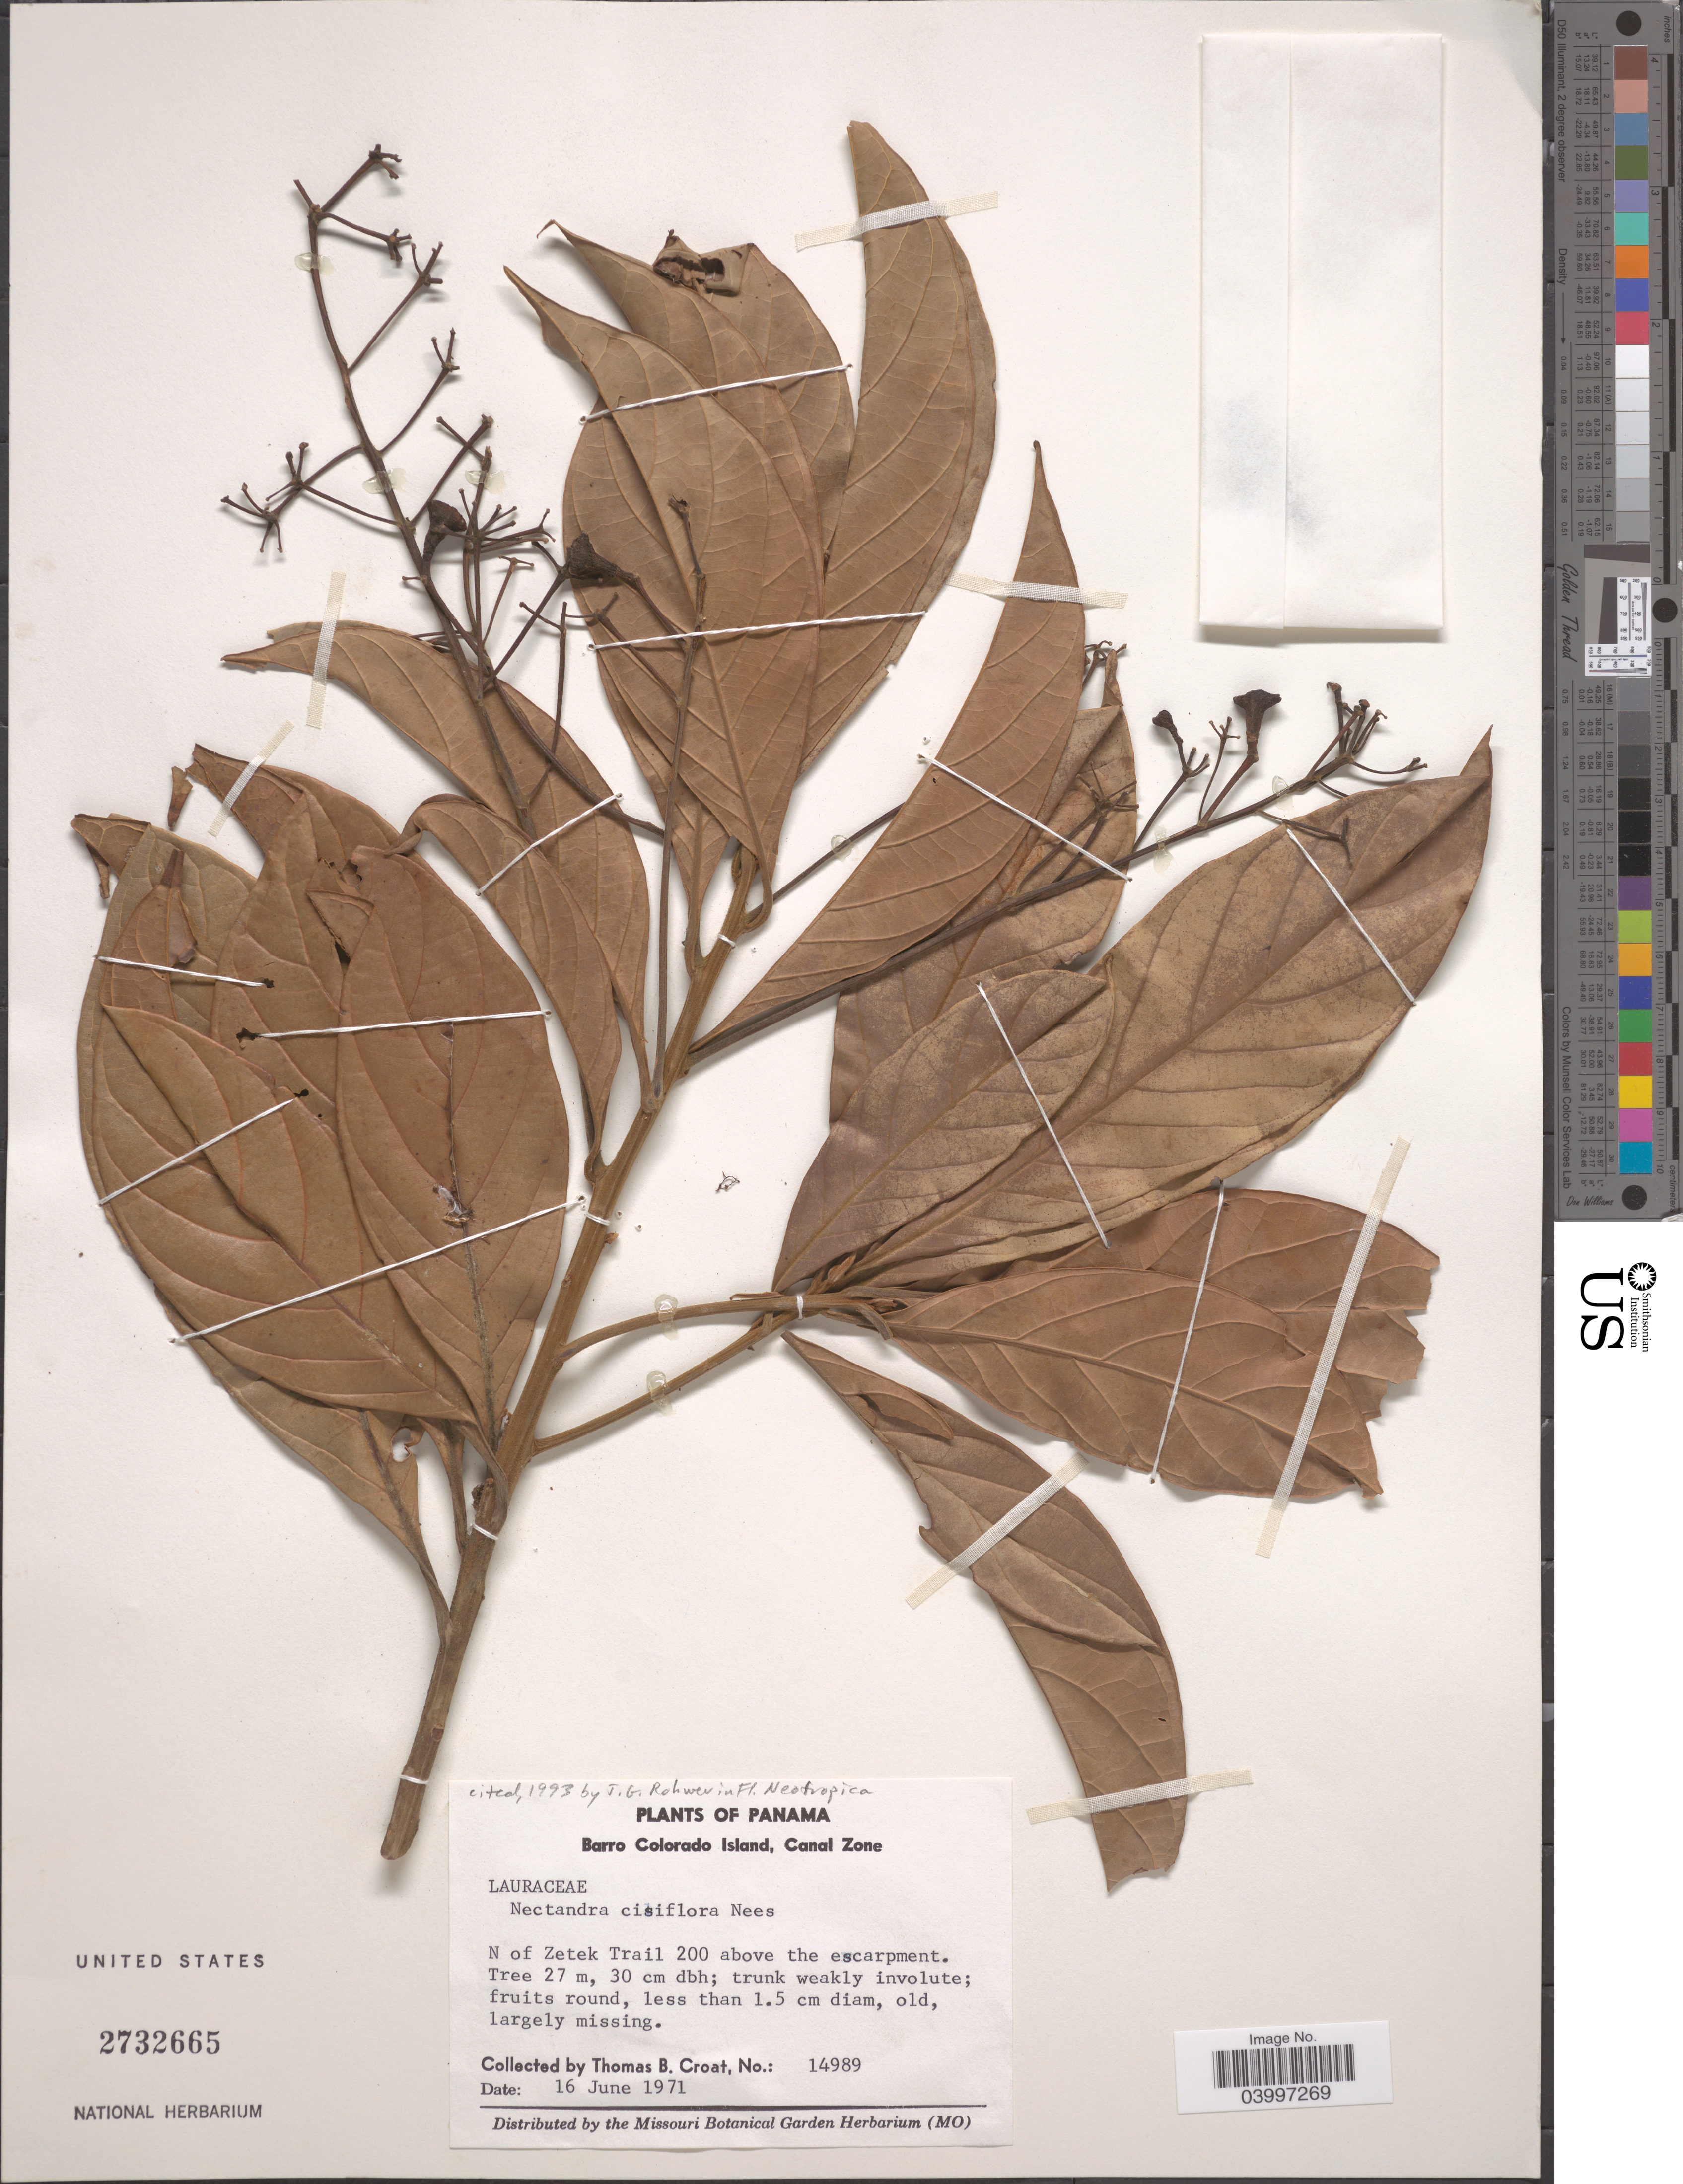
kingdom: Plantae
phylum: Tracheophyta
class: Magnoliopsida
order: Laurales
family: Lauraceae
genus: Nectandra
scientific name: Nectandra cissiflora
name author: Nees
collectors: T. B. Croat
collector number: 14989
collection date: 1971-06-16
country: Panama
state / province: Panamá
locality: Barro Colorado Island, Canal Zone. N of Zetek Trail 200 above the escarpment.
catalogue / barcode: US 2732665